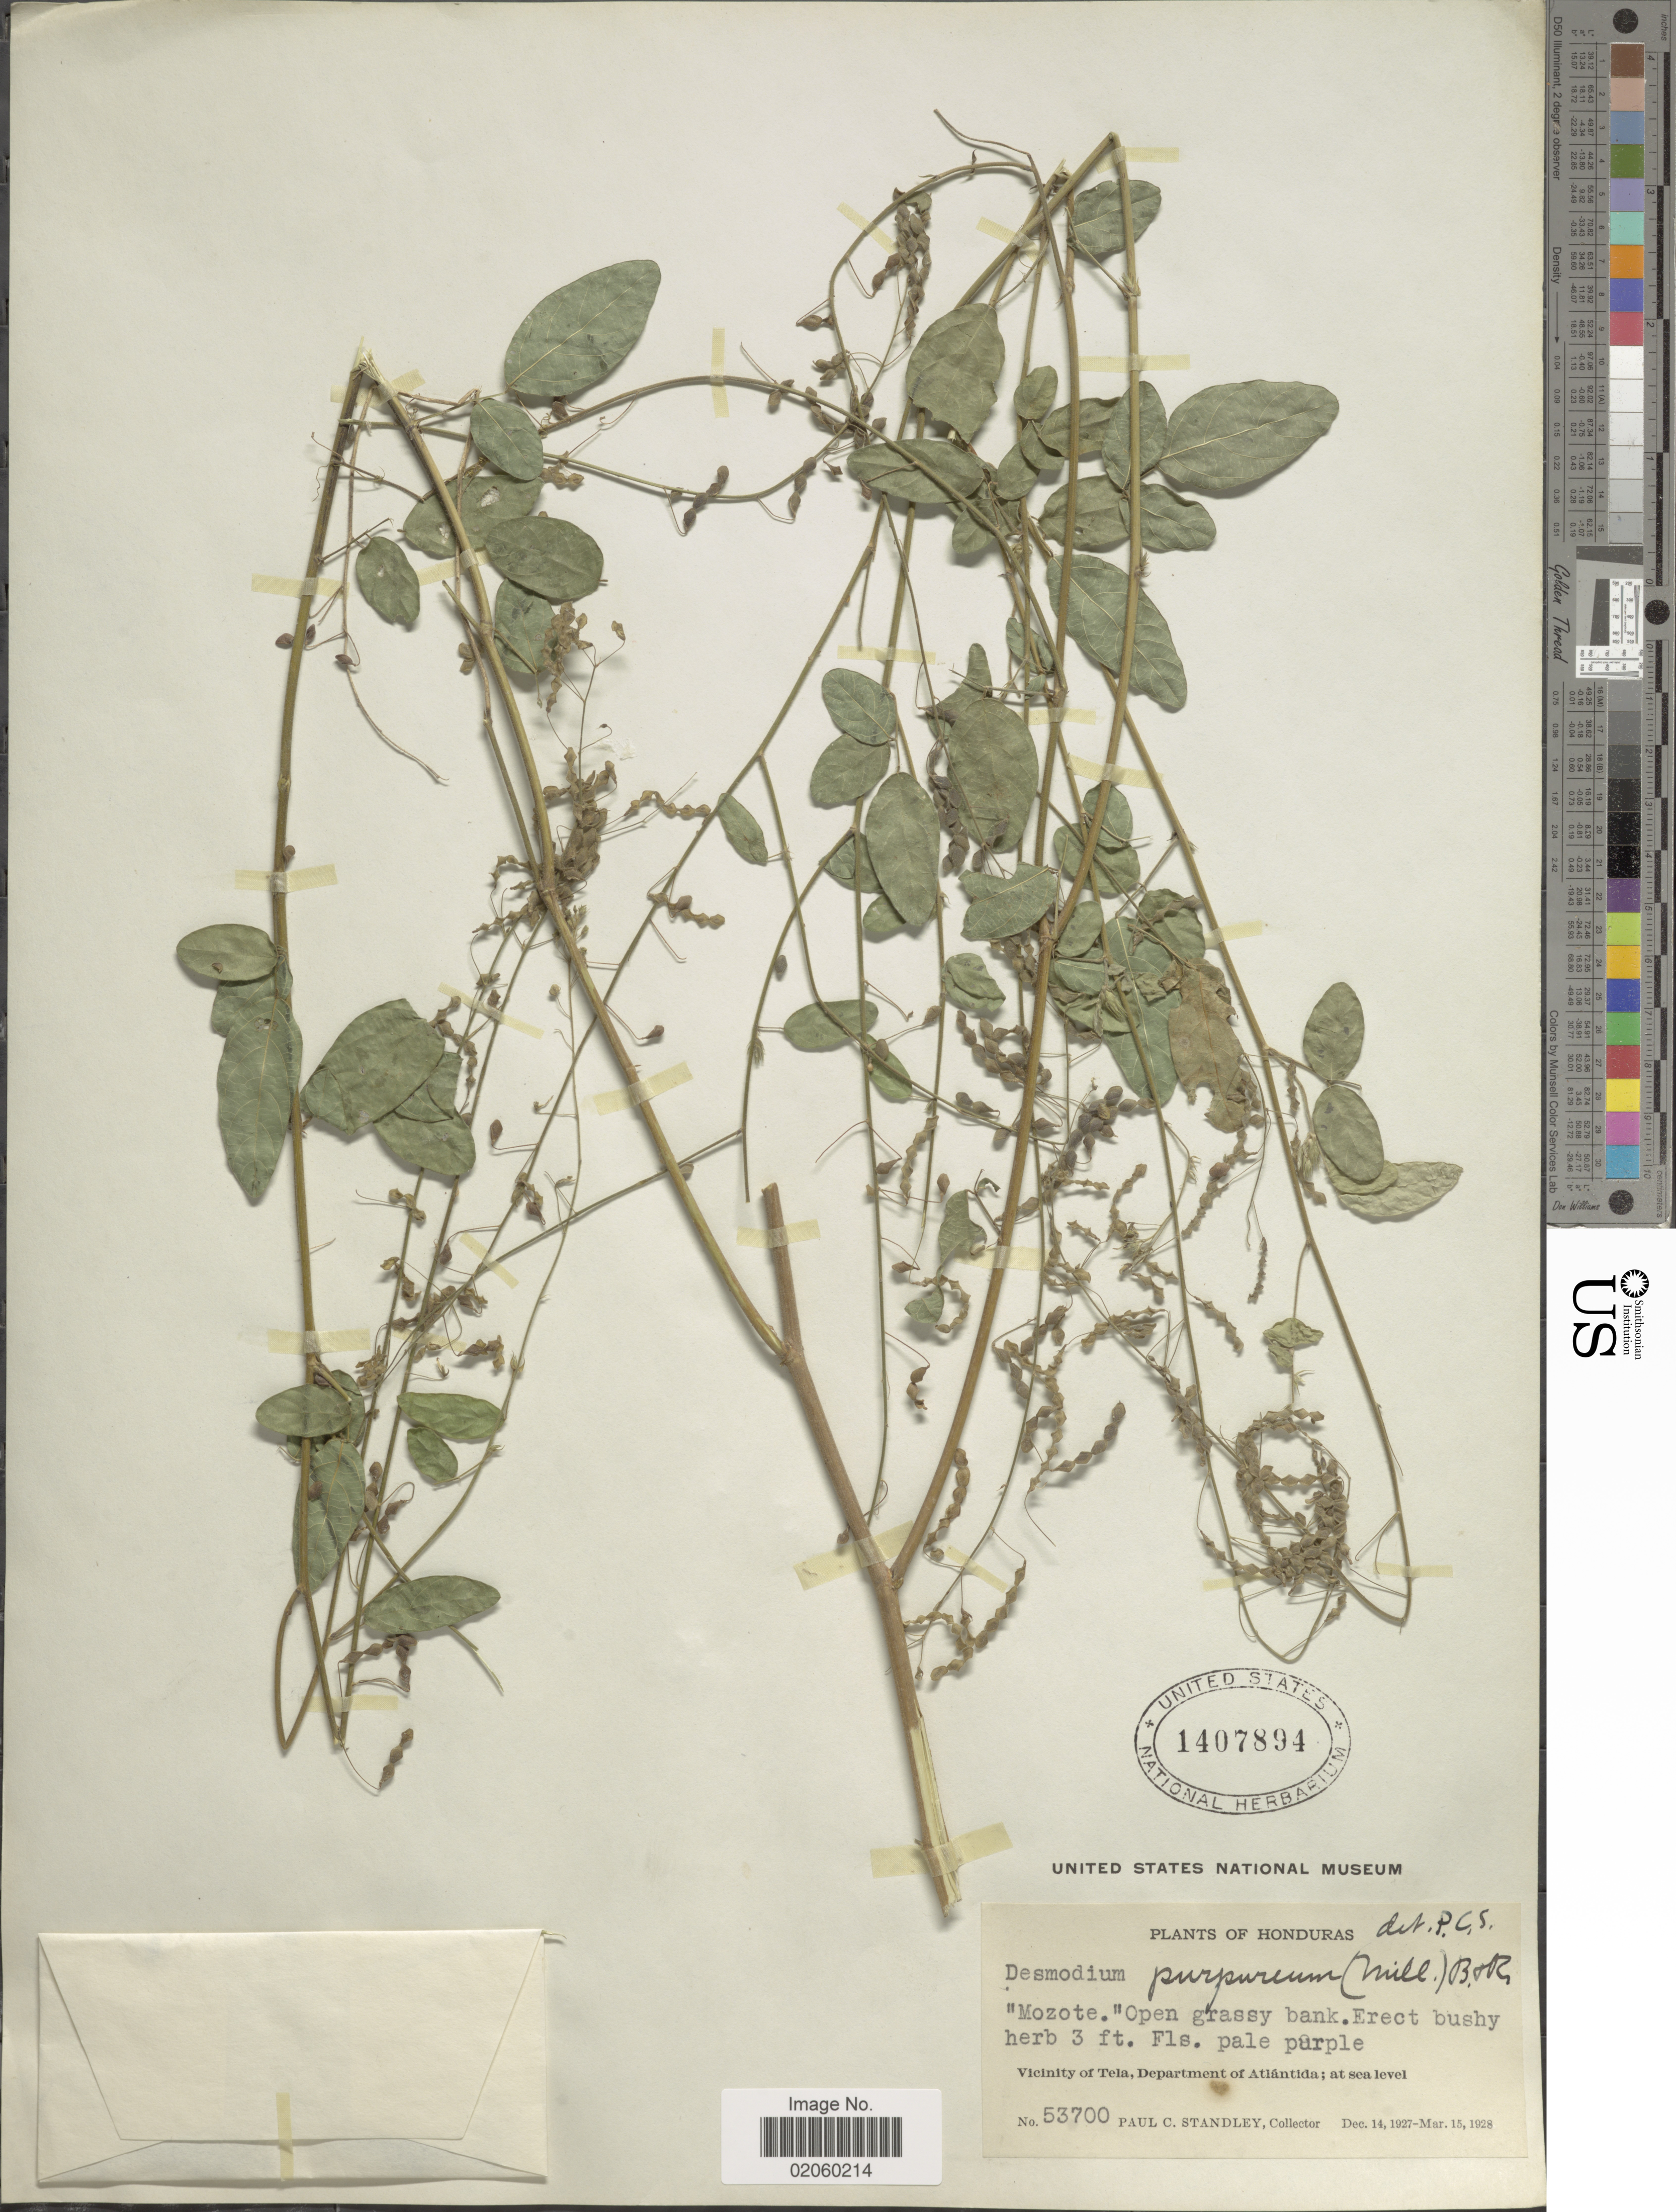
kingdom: Plantae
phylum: Tracheophyta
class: Magnoliopsida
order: Fabales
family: Fabaceae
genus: Desmodium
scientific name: Desmodium tortuosum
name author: (Sw.) DC.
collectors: P. C. Standley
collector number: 53700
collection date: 1927-12-14/1928-03-15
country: Honduras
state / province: Atlántida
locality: Vicinity of Tela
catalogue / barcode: US 1407894